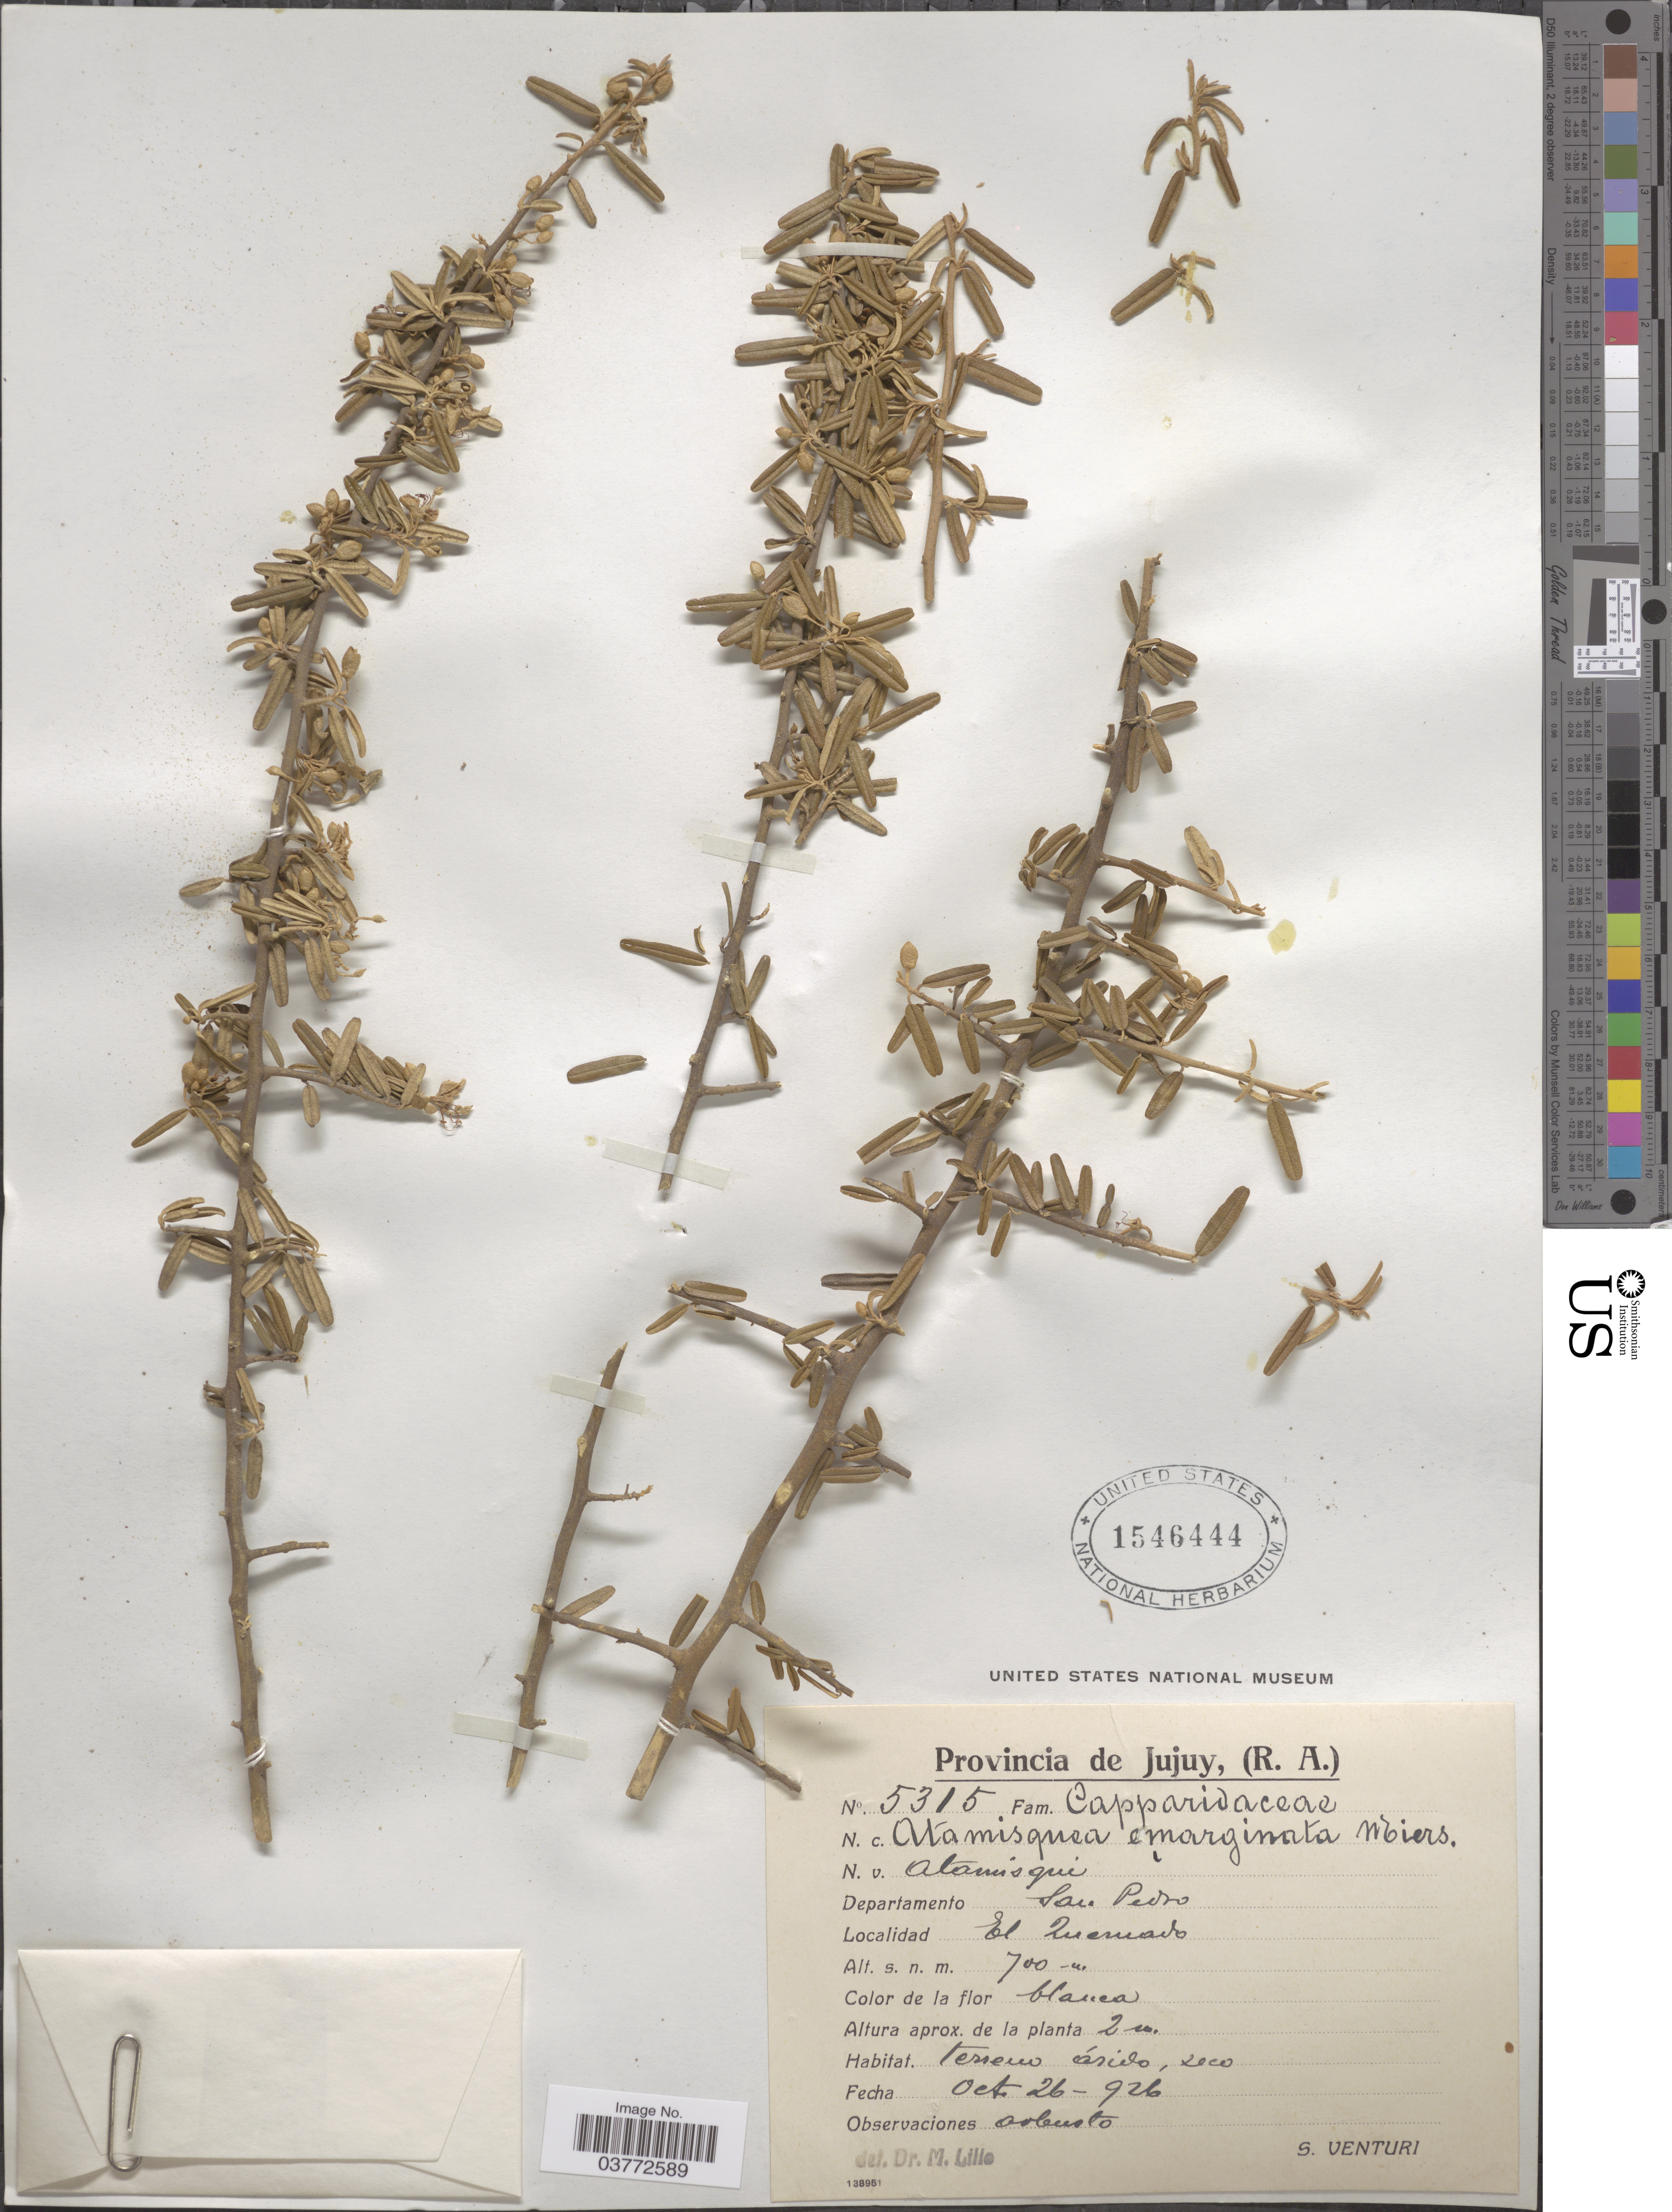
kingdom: Plantae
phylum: Tracheophyta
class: Magnoliopsida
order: Brassicales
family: Capparaceae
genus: Atamisquea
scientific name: Atamisquea emarginata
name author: Miers ex Hook. & Arn.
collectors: S. Venturi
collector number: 5315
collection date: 1926-10-26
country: Argentina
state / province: Jujuy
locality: Departamento San Pedro. El Quemado.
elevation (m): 700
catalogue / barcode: US 1546444